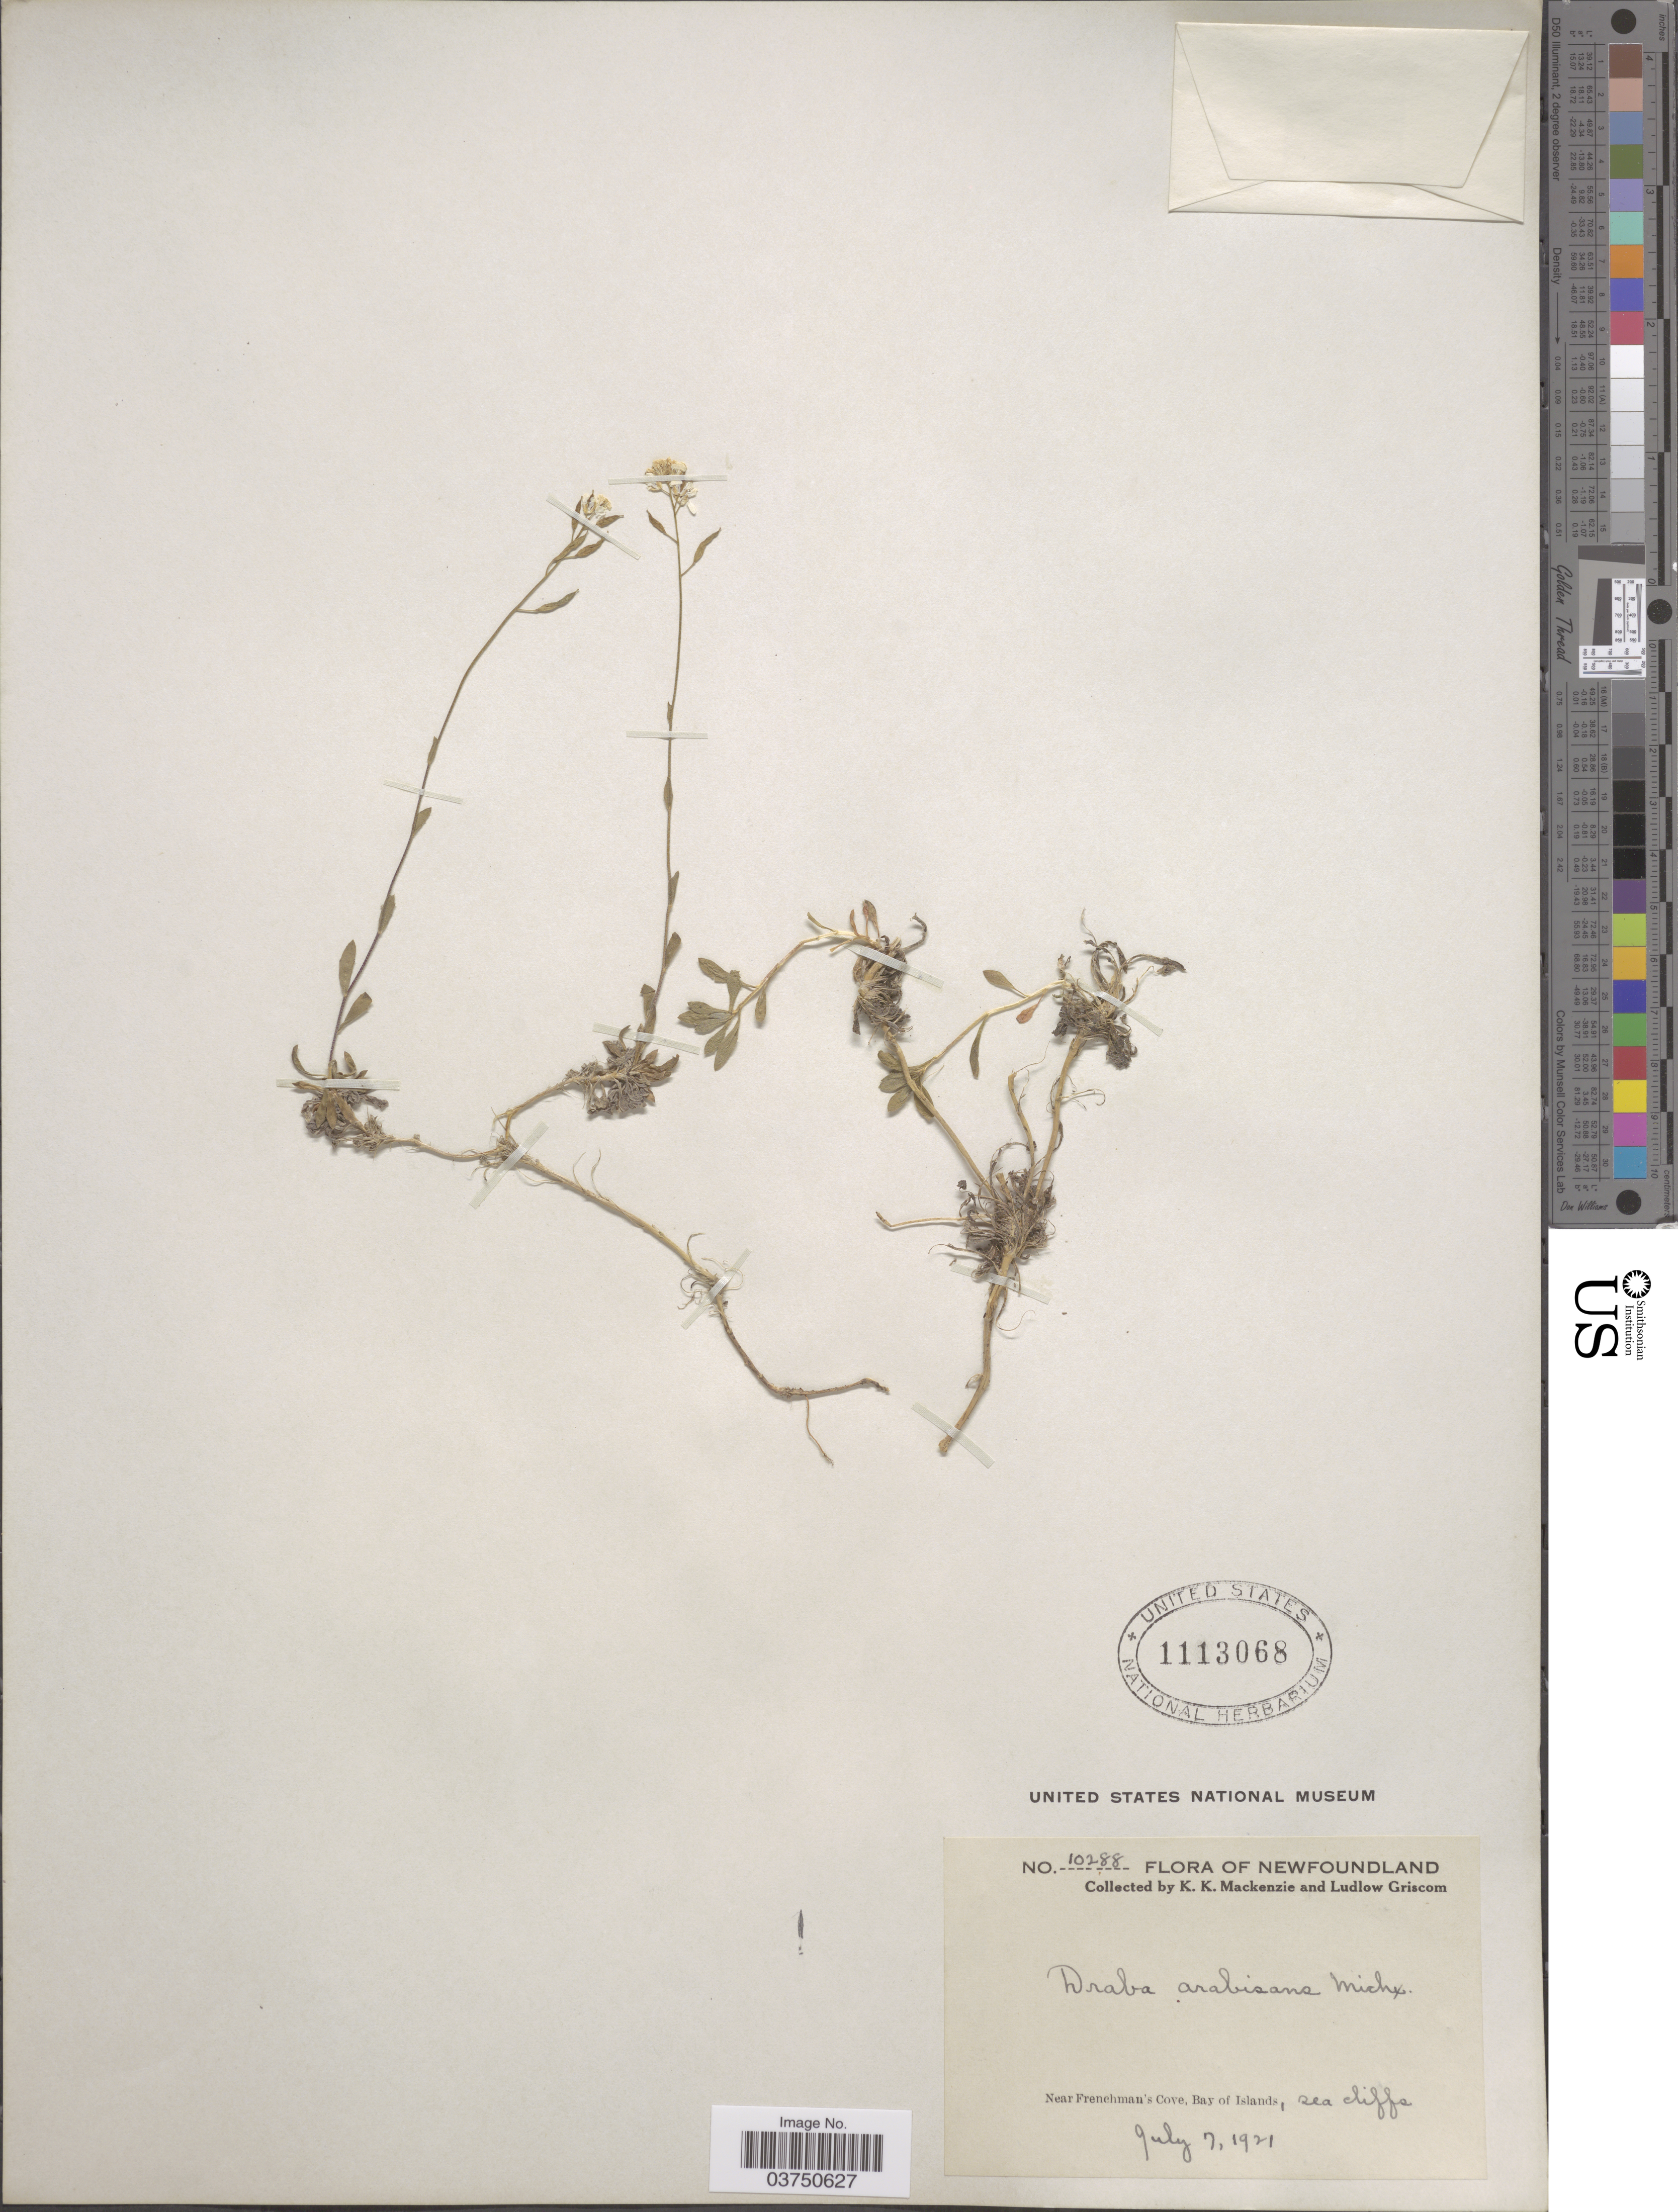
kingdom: Plantae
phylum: Tracheophyta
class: Magnoliopsida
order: Brassicales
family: Brassicaceae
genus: Draba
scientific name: Draba arabisans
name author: Michx.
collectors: K. K. Mackenzie & L. Griscom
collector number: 10288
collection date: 1921-07-07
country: Canada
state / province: Newfoundland and Labrador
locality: Near Frenchman's Cove, Bay of Islands, sea cliffs.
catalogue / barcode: US 1113068